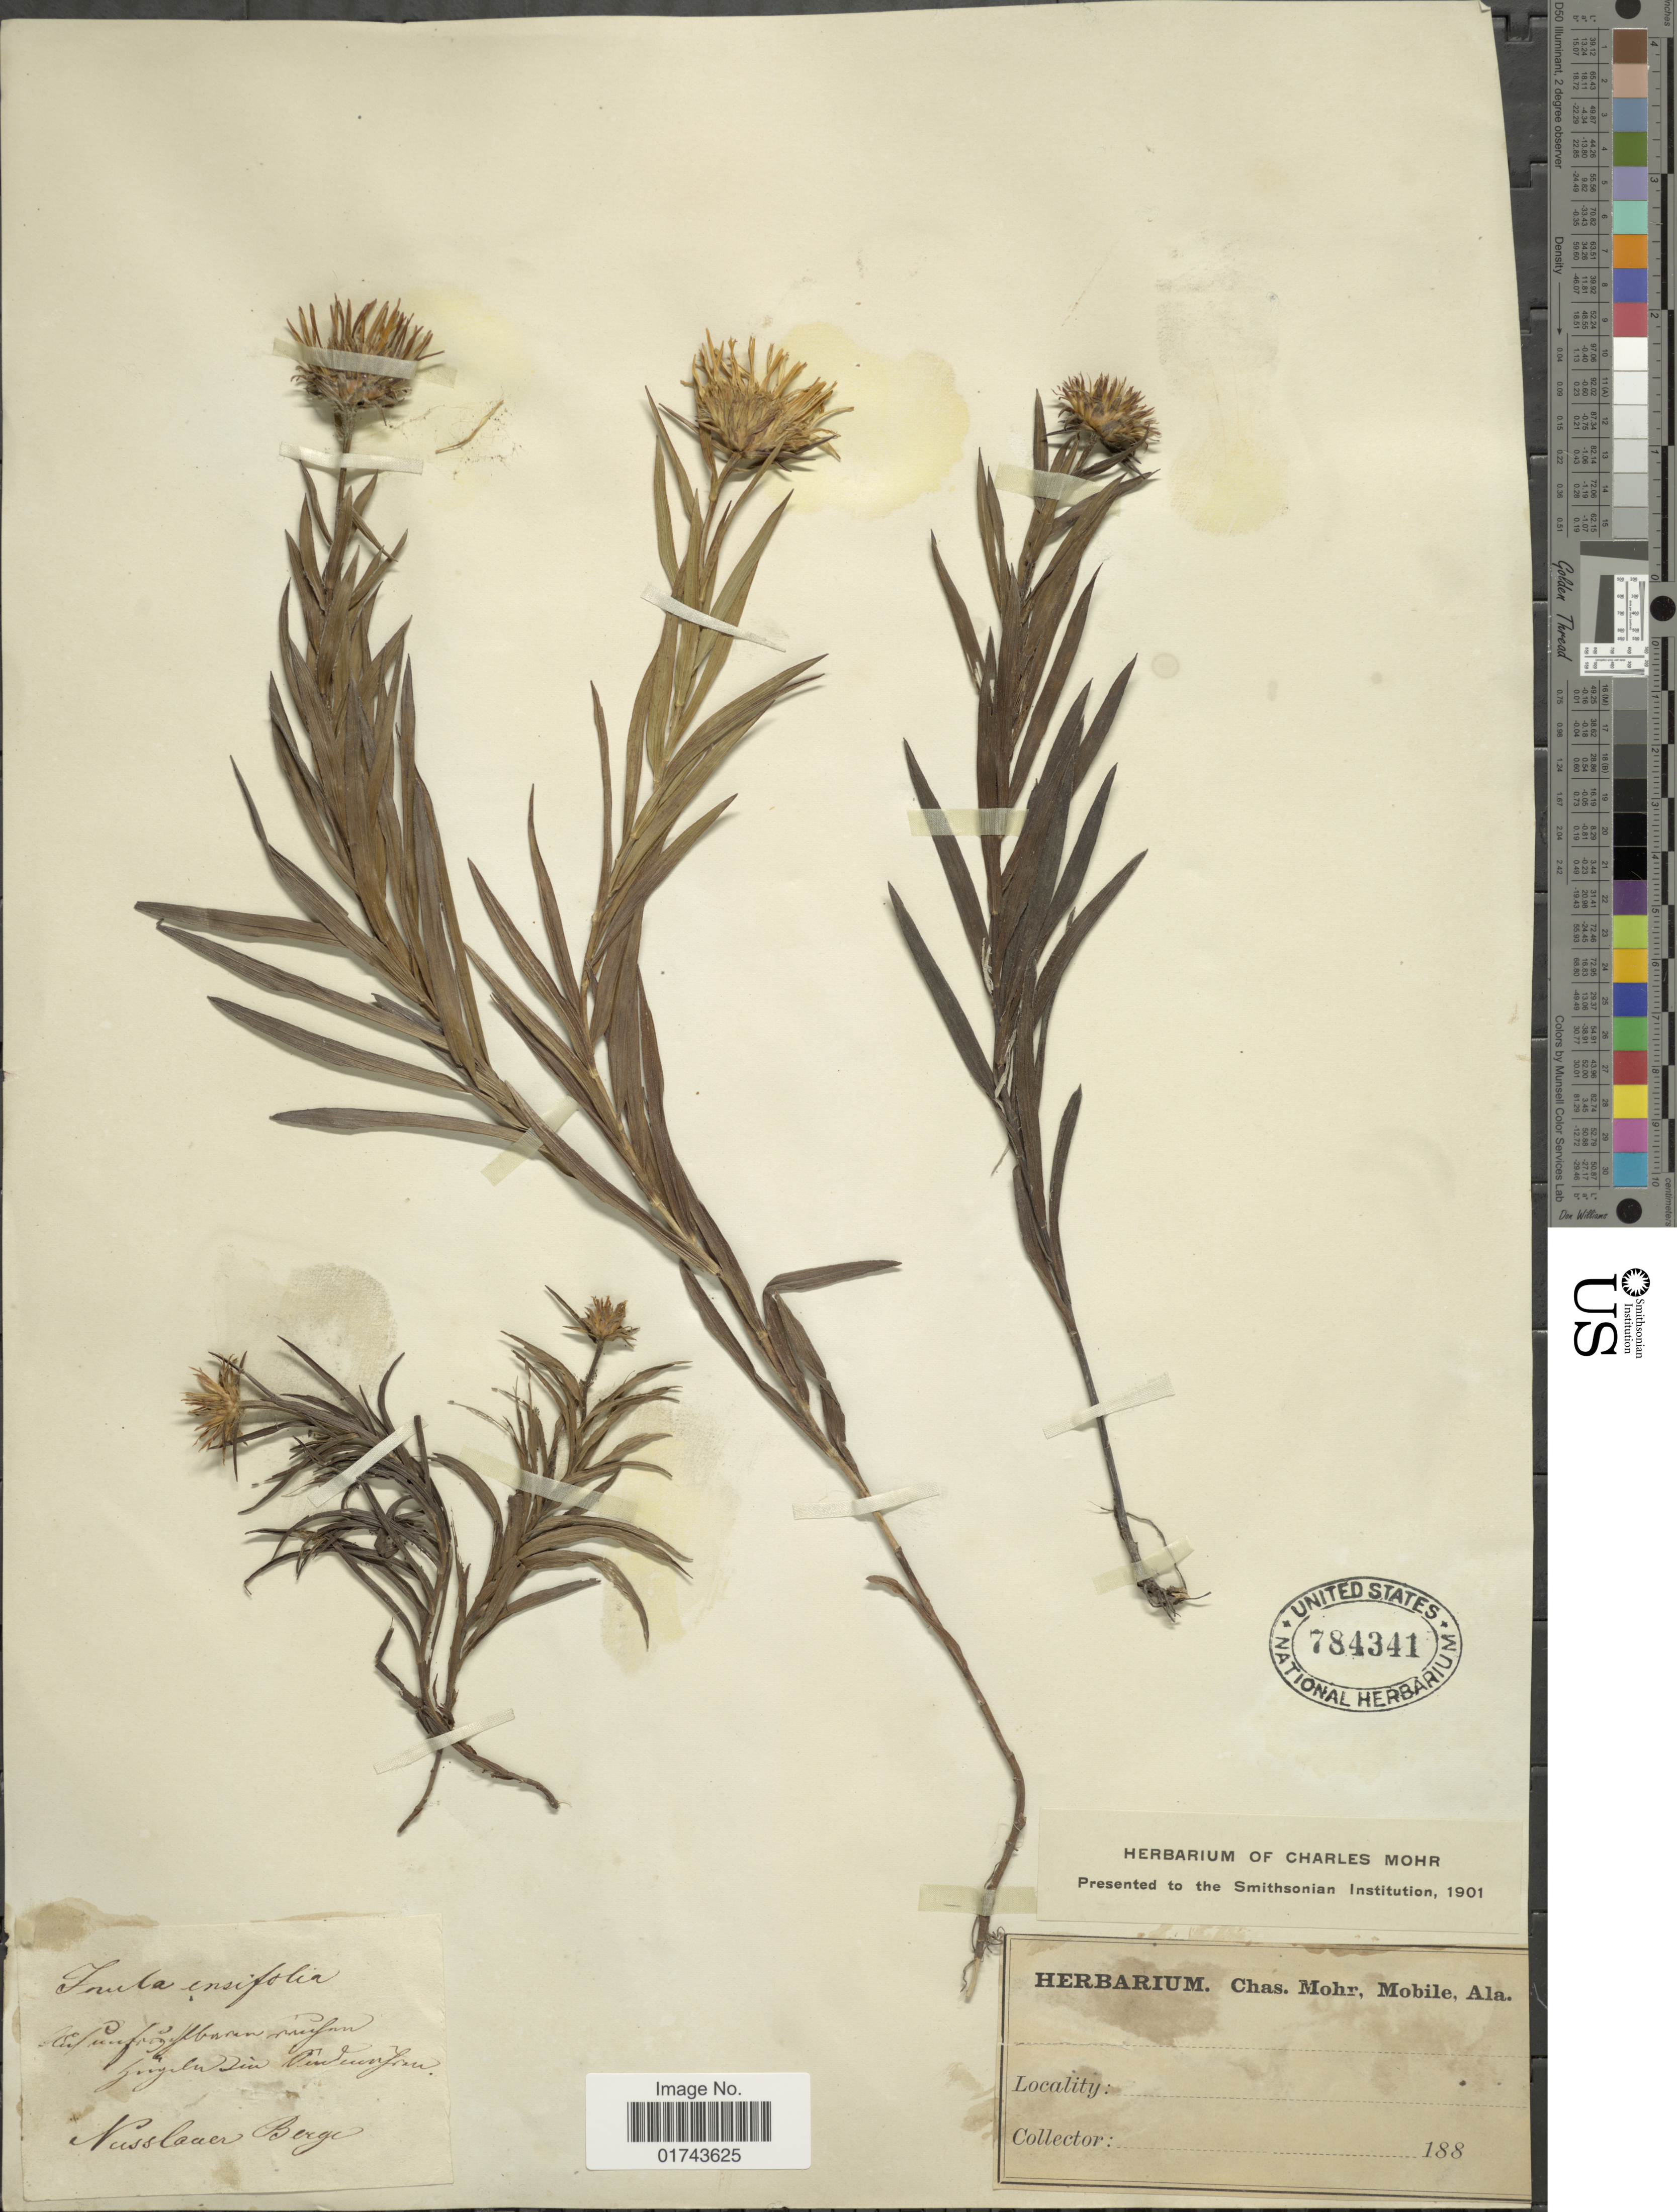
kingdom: Plantae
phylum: Tracheophyta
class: Magnoliopsida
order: Asterales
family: Asteraceae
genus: Inula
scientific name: Inula ensifolia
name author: L.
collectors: N. Berge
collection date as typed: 188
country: Czechia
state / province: South Moravian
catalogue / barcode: US 784341